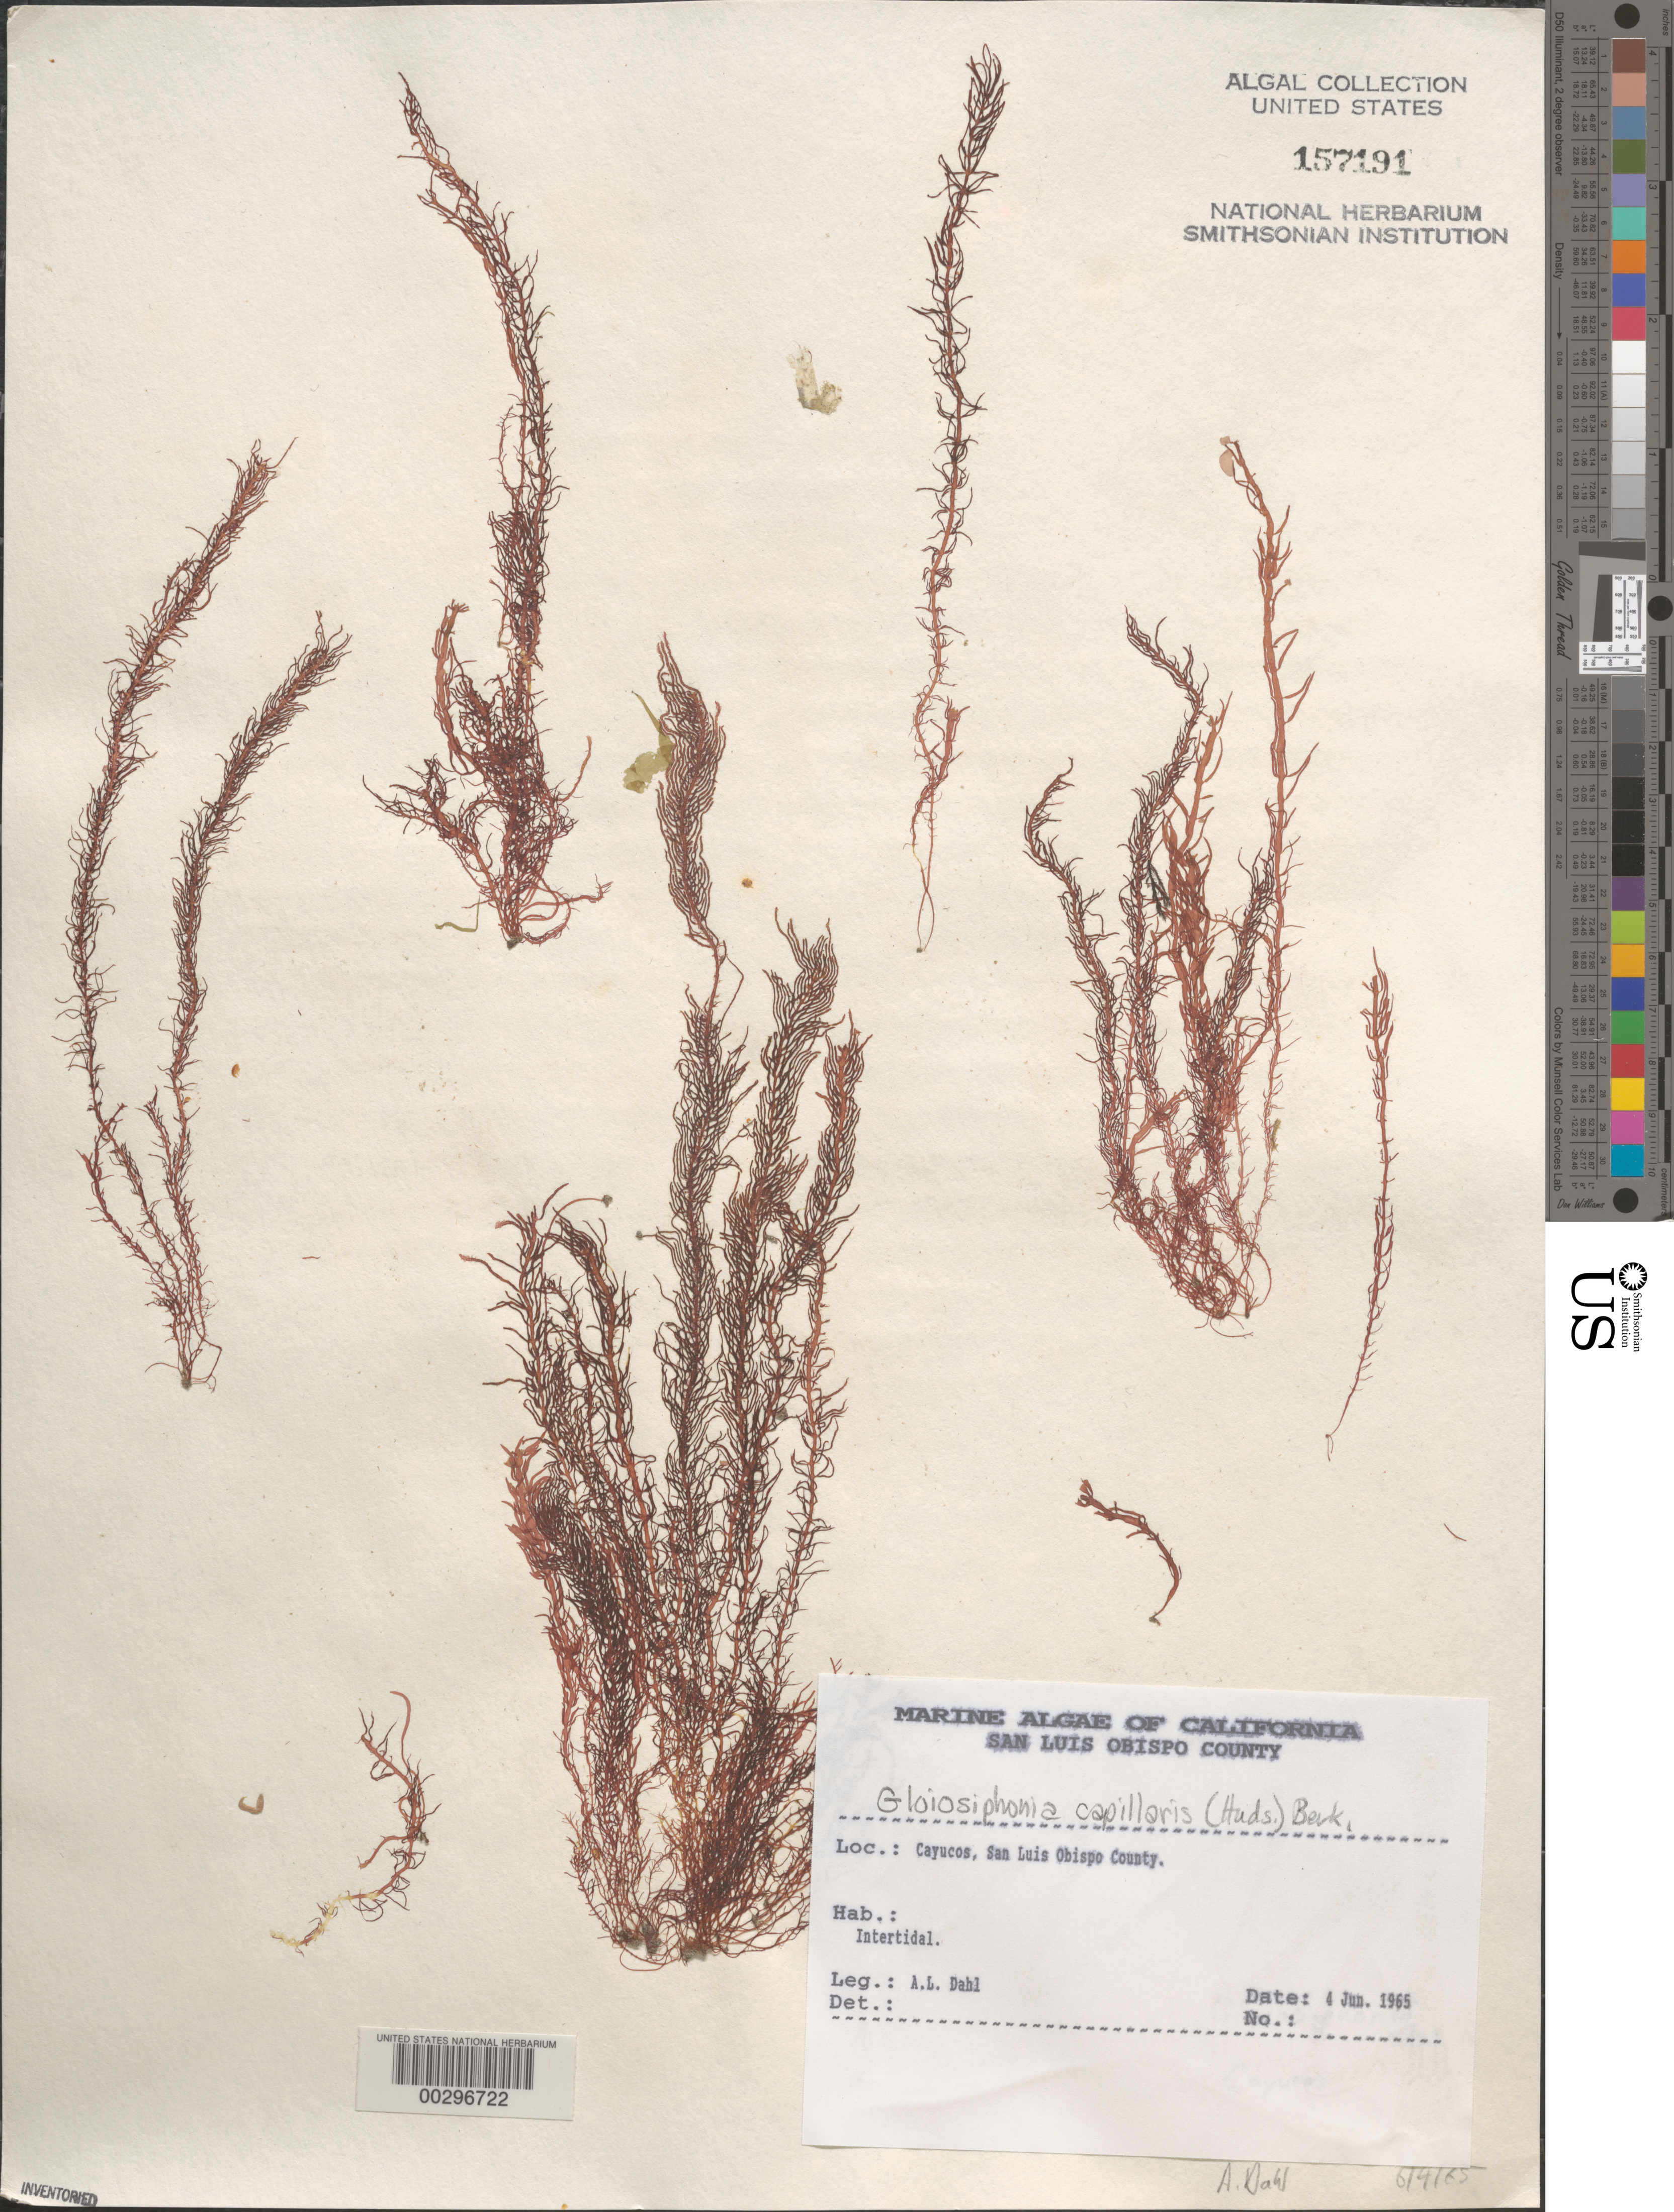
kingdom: Plantae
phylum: Rhodophyta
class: Florideophyceae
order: Gigartinales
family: Gloiosiphoniaceae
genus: Gloiosiphonia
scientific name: Gloiosiphonia capillaris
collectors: A. Dahl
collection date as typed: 04 Jun 1965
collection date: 1965-06-04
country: United States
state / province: California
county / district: San Luis Obispo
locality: Cayucos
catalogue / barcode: US 157191